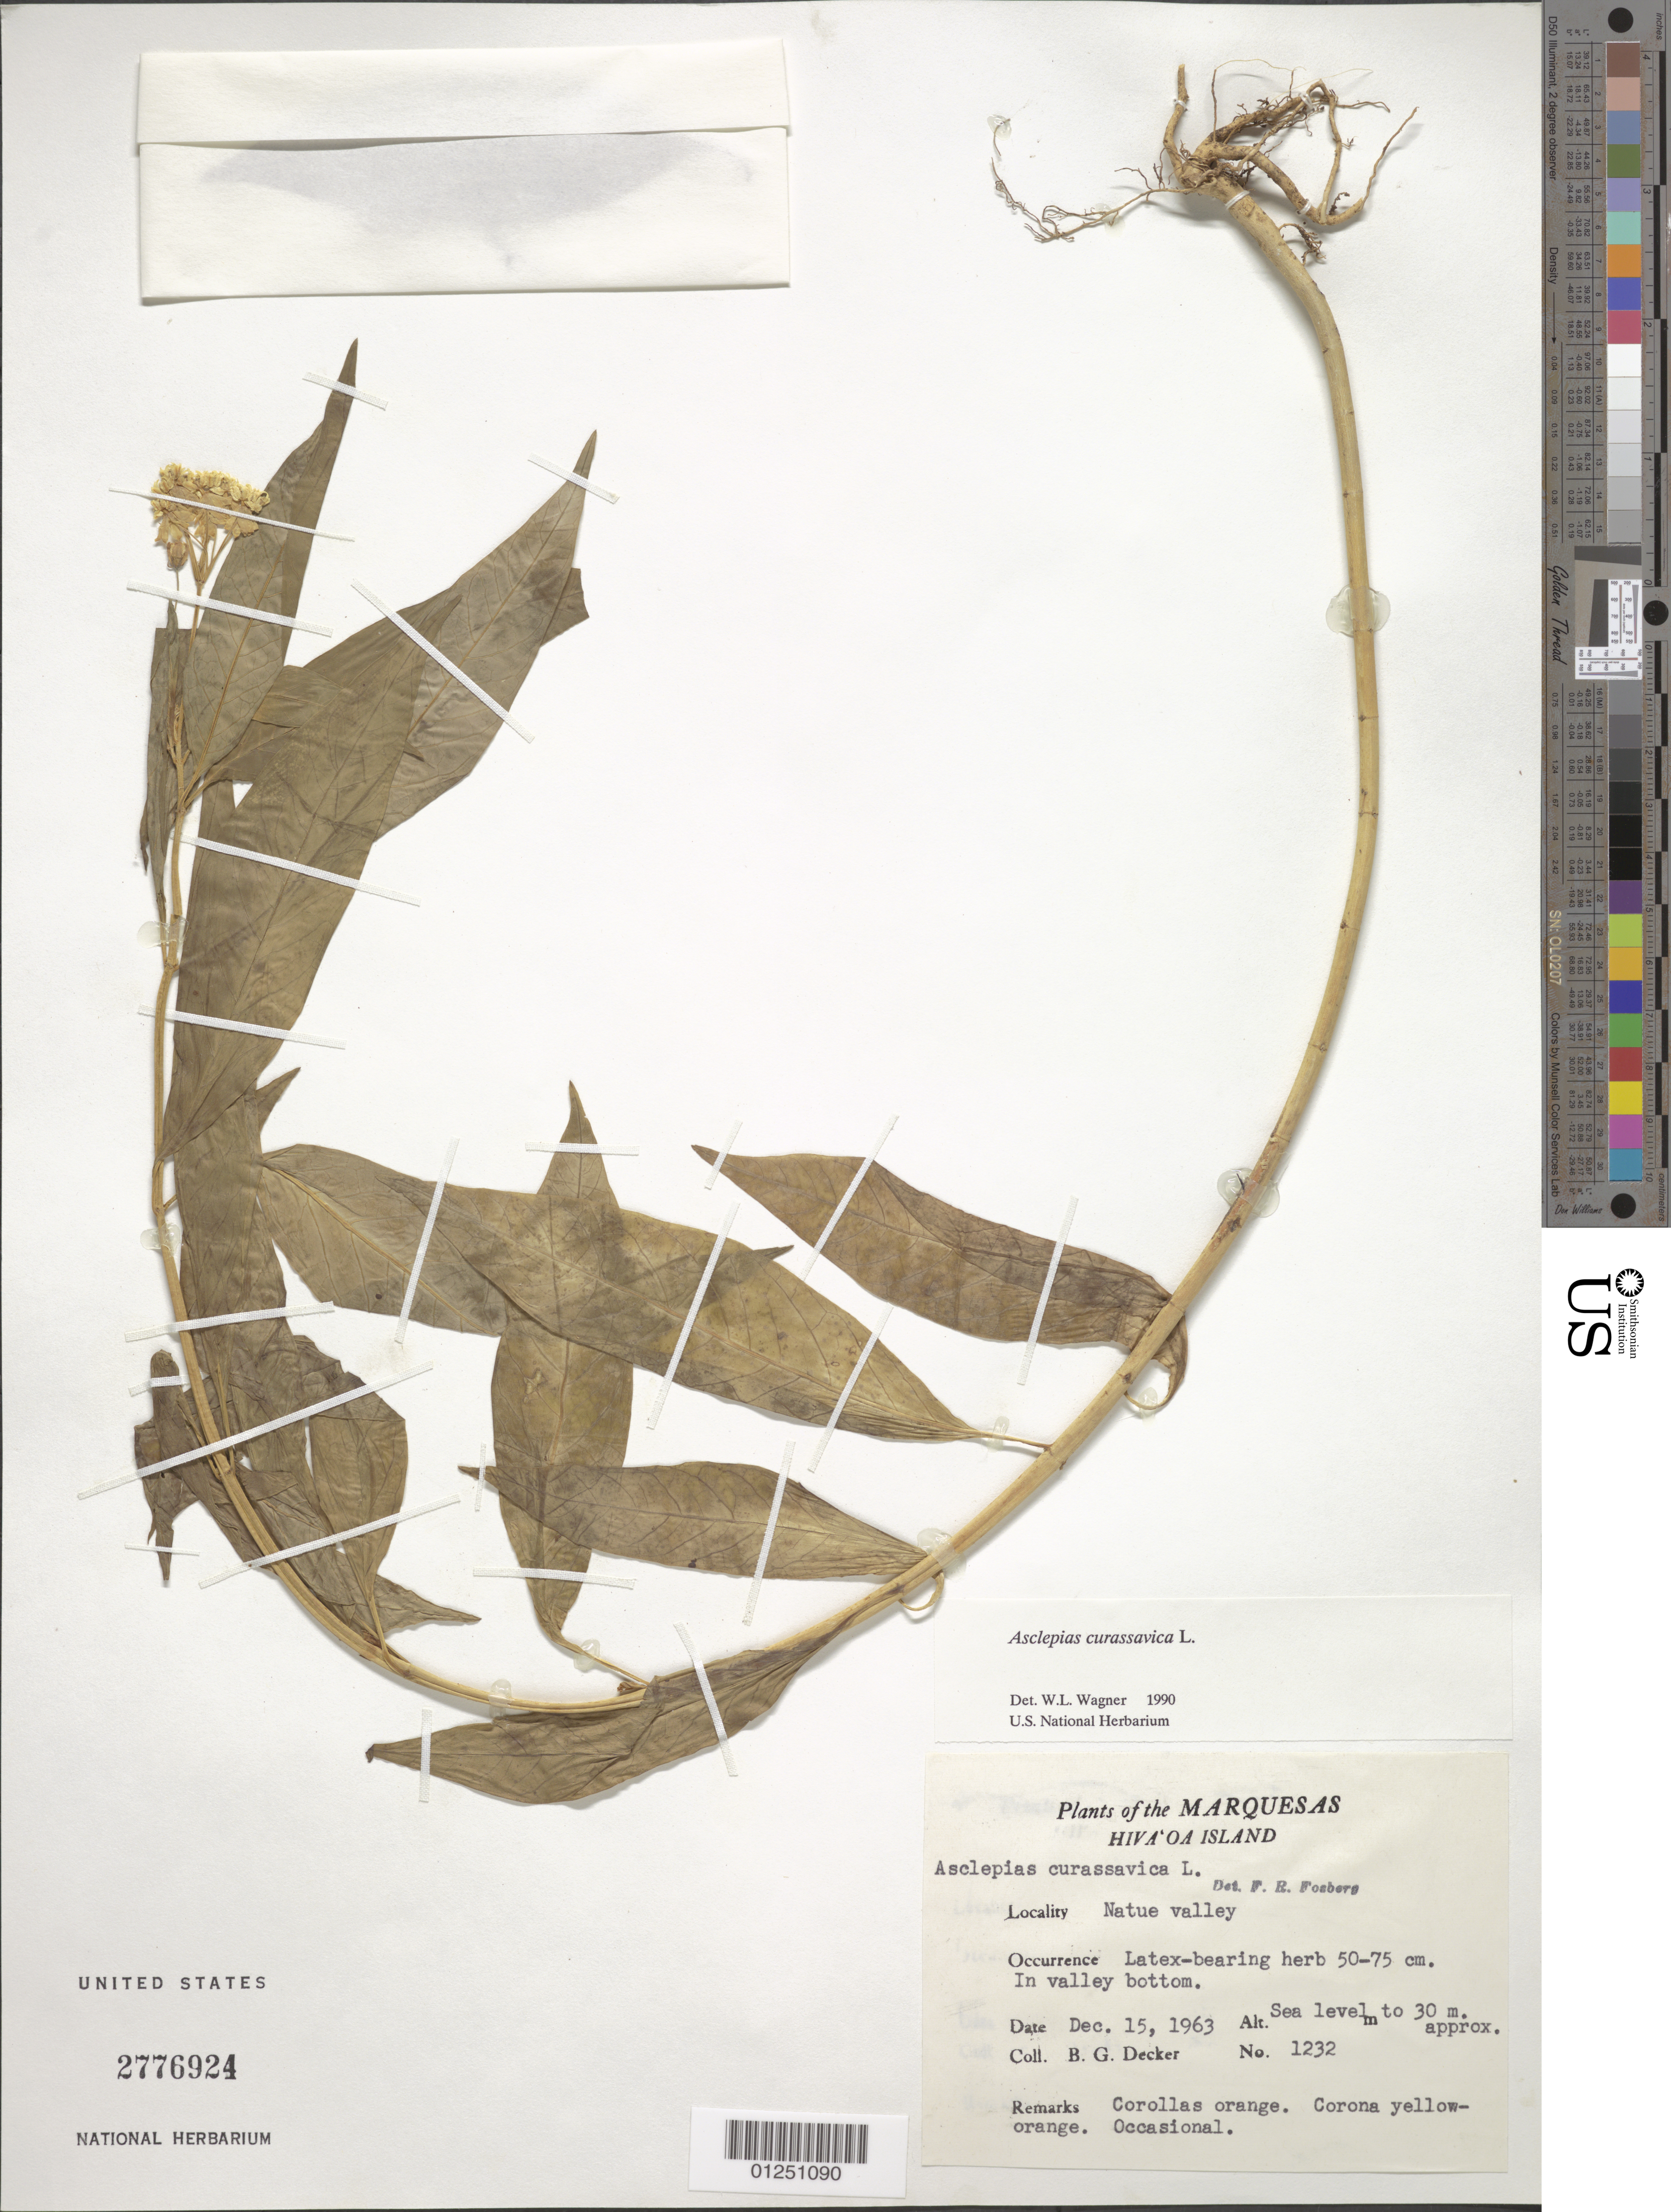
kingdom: Plantae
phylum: Tracheophyta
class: Magnoliopsida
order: Gentianales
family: Apocynaceae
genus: Asclepias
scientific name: Asclepias curassavica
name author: L.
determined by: Wagner, W. L., (BOT), Smithsonian Institution - National Museum of Natural History (UNITED STATES)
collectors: B. G. Decker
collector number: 1232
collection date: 1963-12-15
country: French Polynesia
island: Hiva Oa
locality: Natue Valley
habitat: In valley bottom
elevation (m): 0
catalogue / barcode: US 2776924